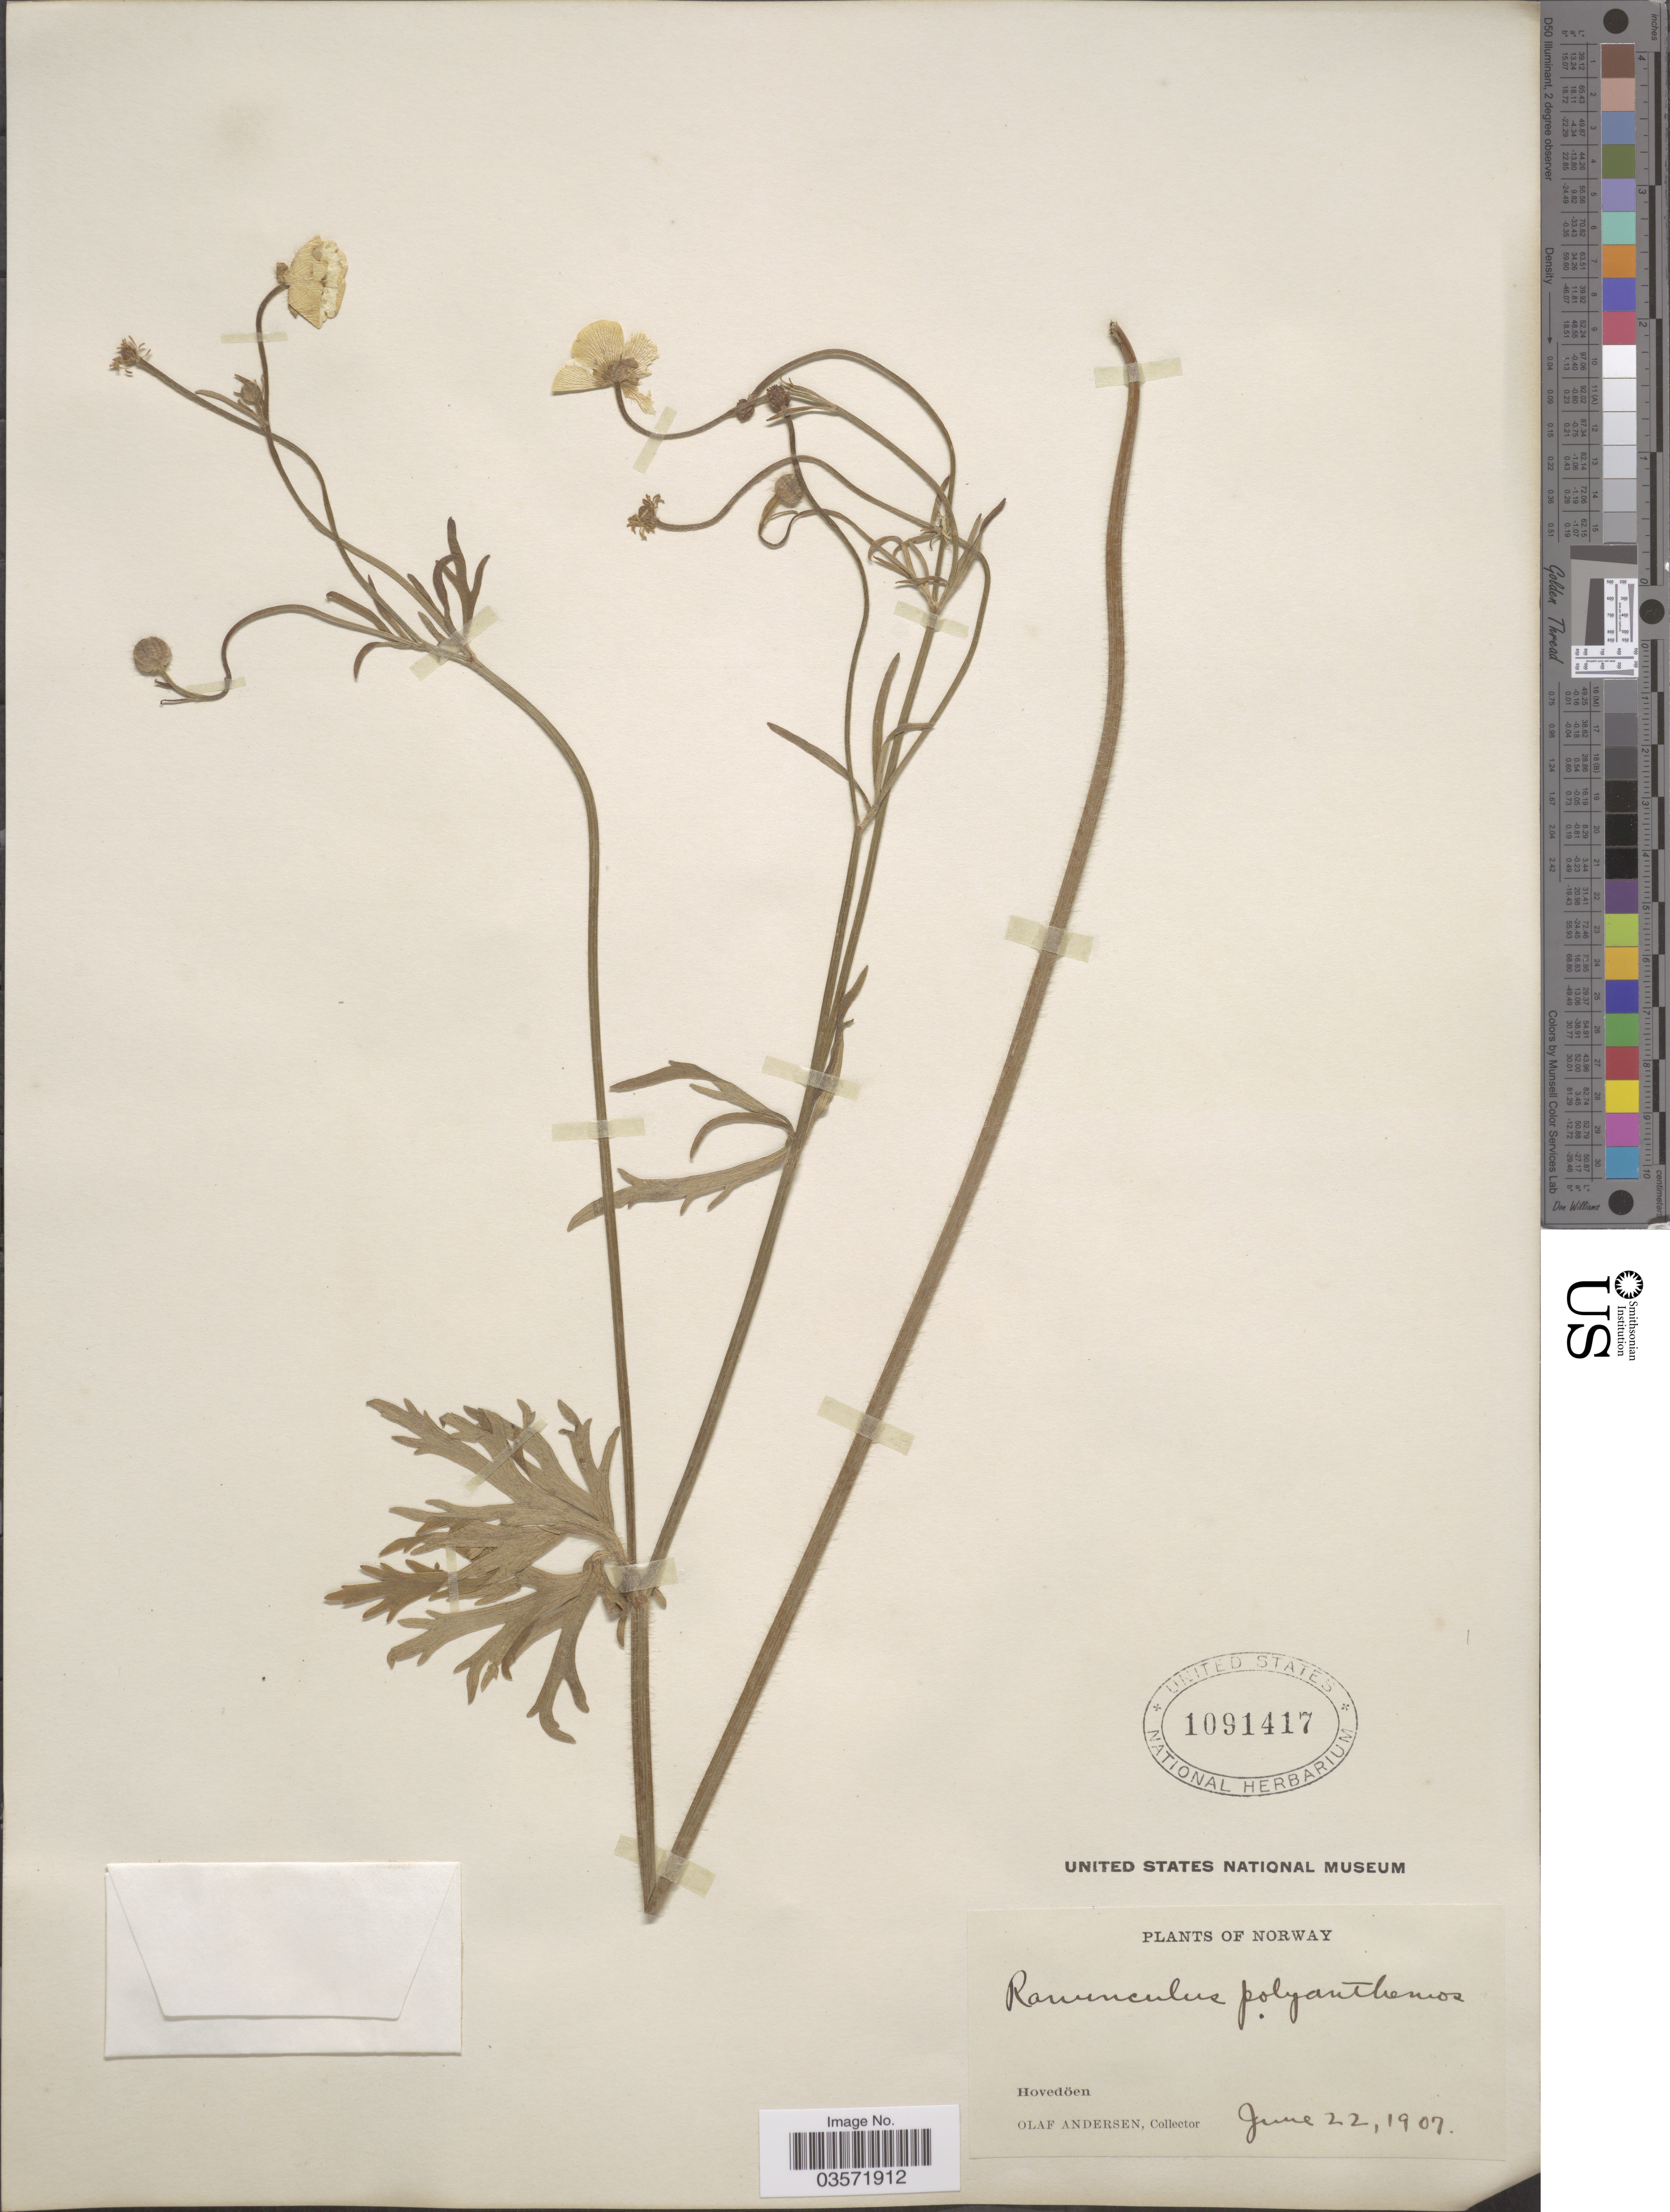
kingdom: Plantae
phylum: Tracheophyta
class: Magnoliopsida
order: Ranunculales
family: Ranunculaceae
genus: Ranunculus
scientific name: Ranunculus polyanthemos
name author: L.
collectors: O. Andersen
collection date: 1907-06-22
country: Norway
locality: Hovedöen.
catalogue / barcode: US 1091417